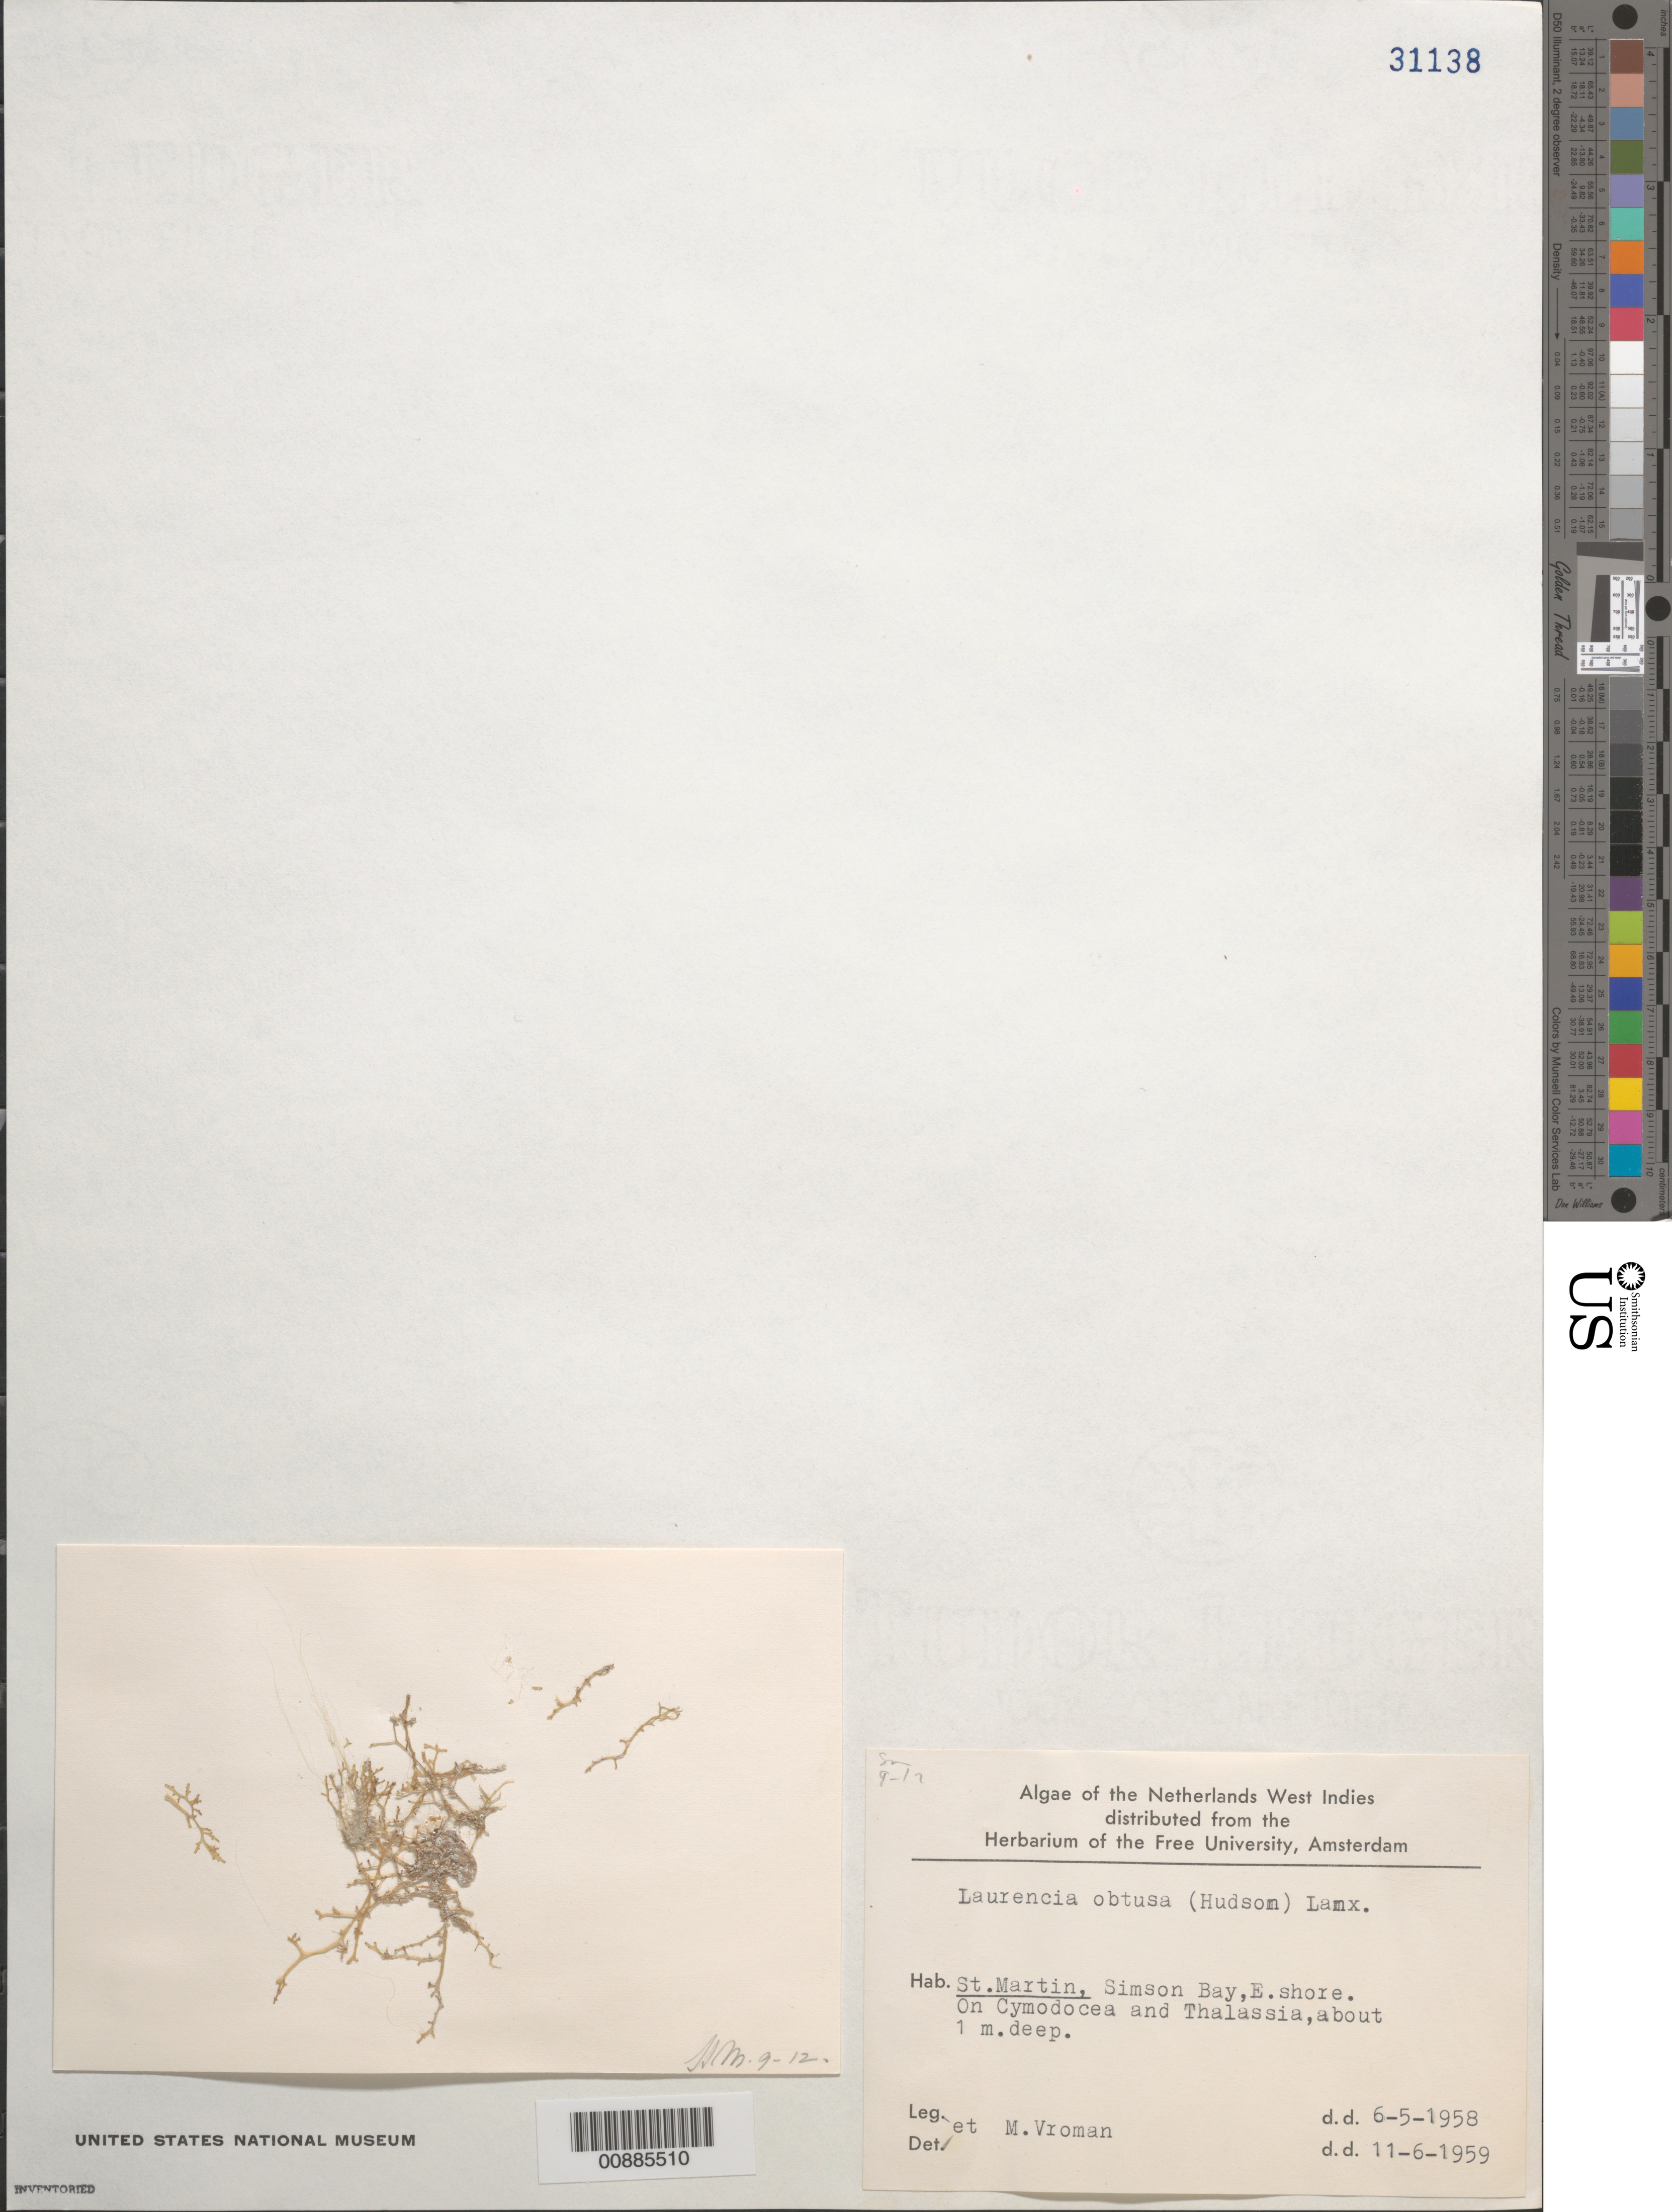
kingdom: Plantae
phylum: Rhodophyta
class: Florideophyceae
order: Ceramiales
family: Rhodomelaceae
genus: Laurencia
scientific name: Laurencia obtusa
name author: (Huds.) J.V.Lamouroux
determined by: Vroman, M.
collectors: M. Vroman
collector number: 9-12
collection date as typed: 06 May 1958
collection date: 1958-05-06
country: Sint Maartin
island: Sint Maarten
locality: Simson Bay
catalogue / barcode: US 31138